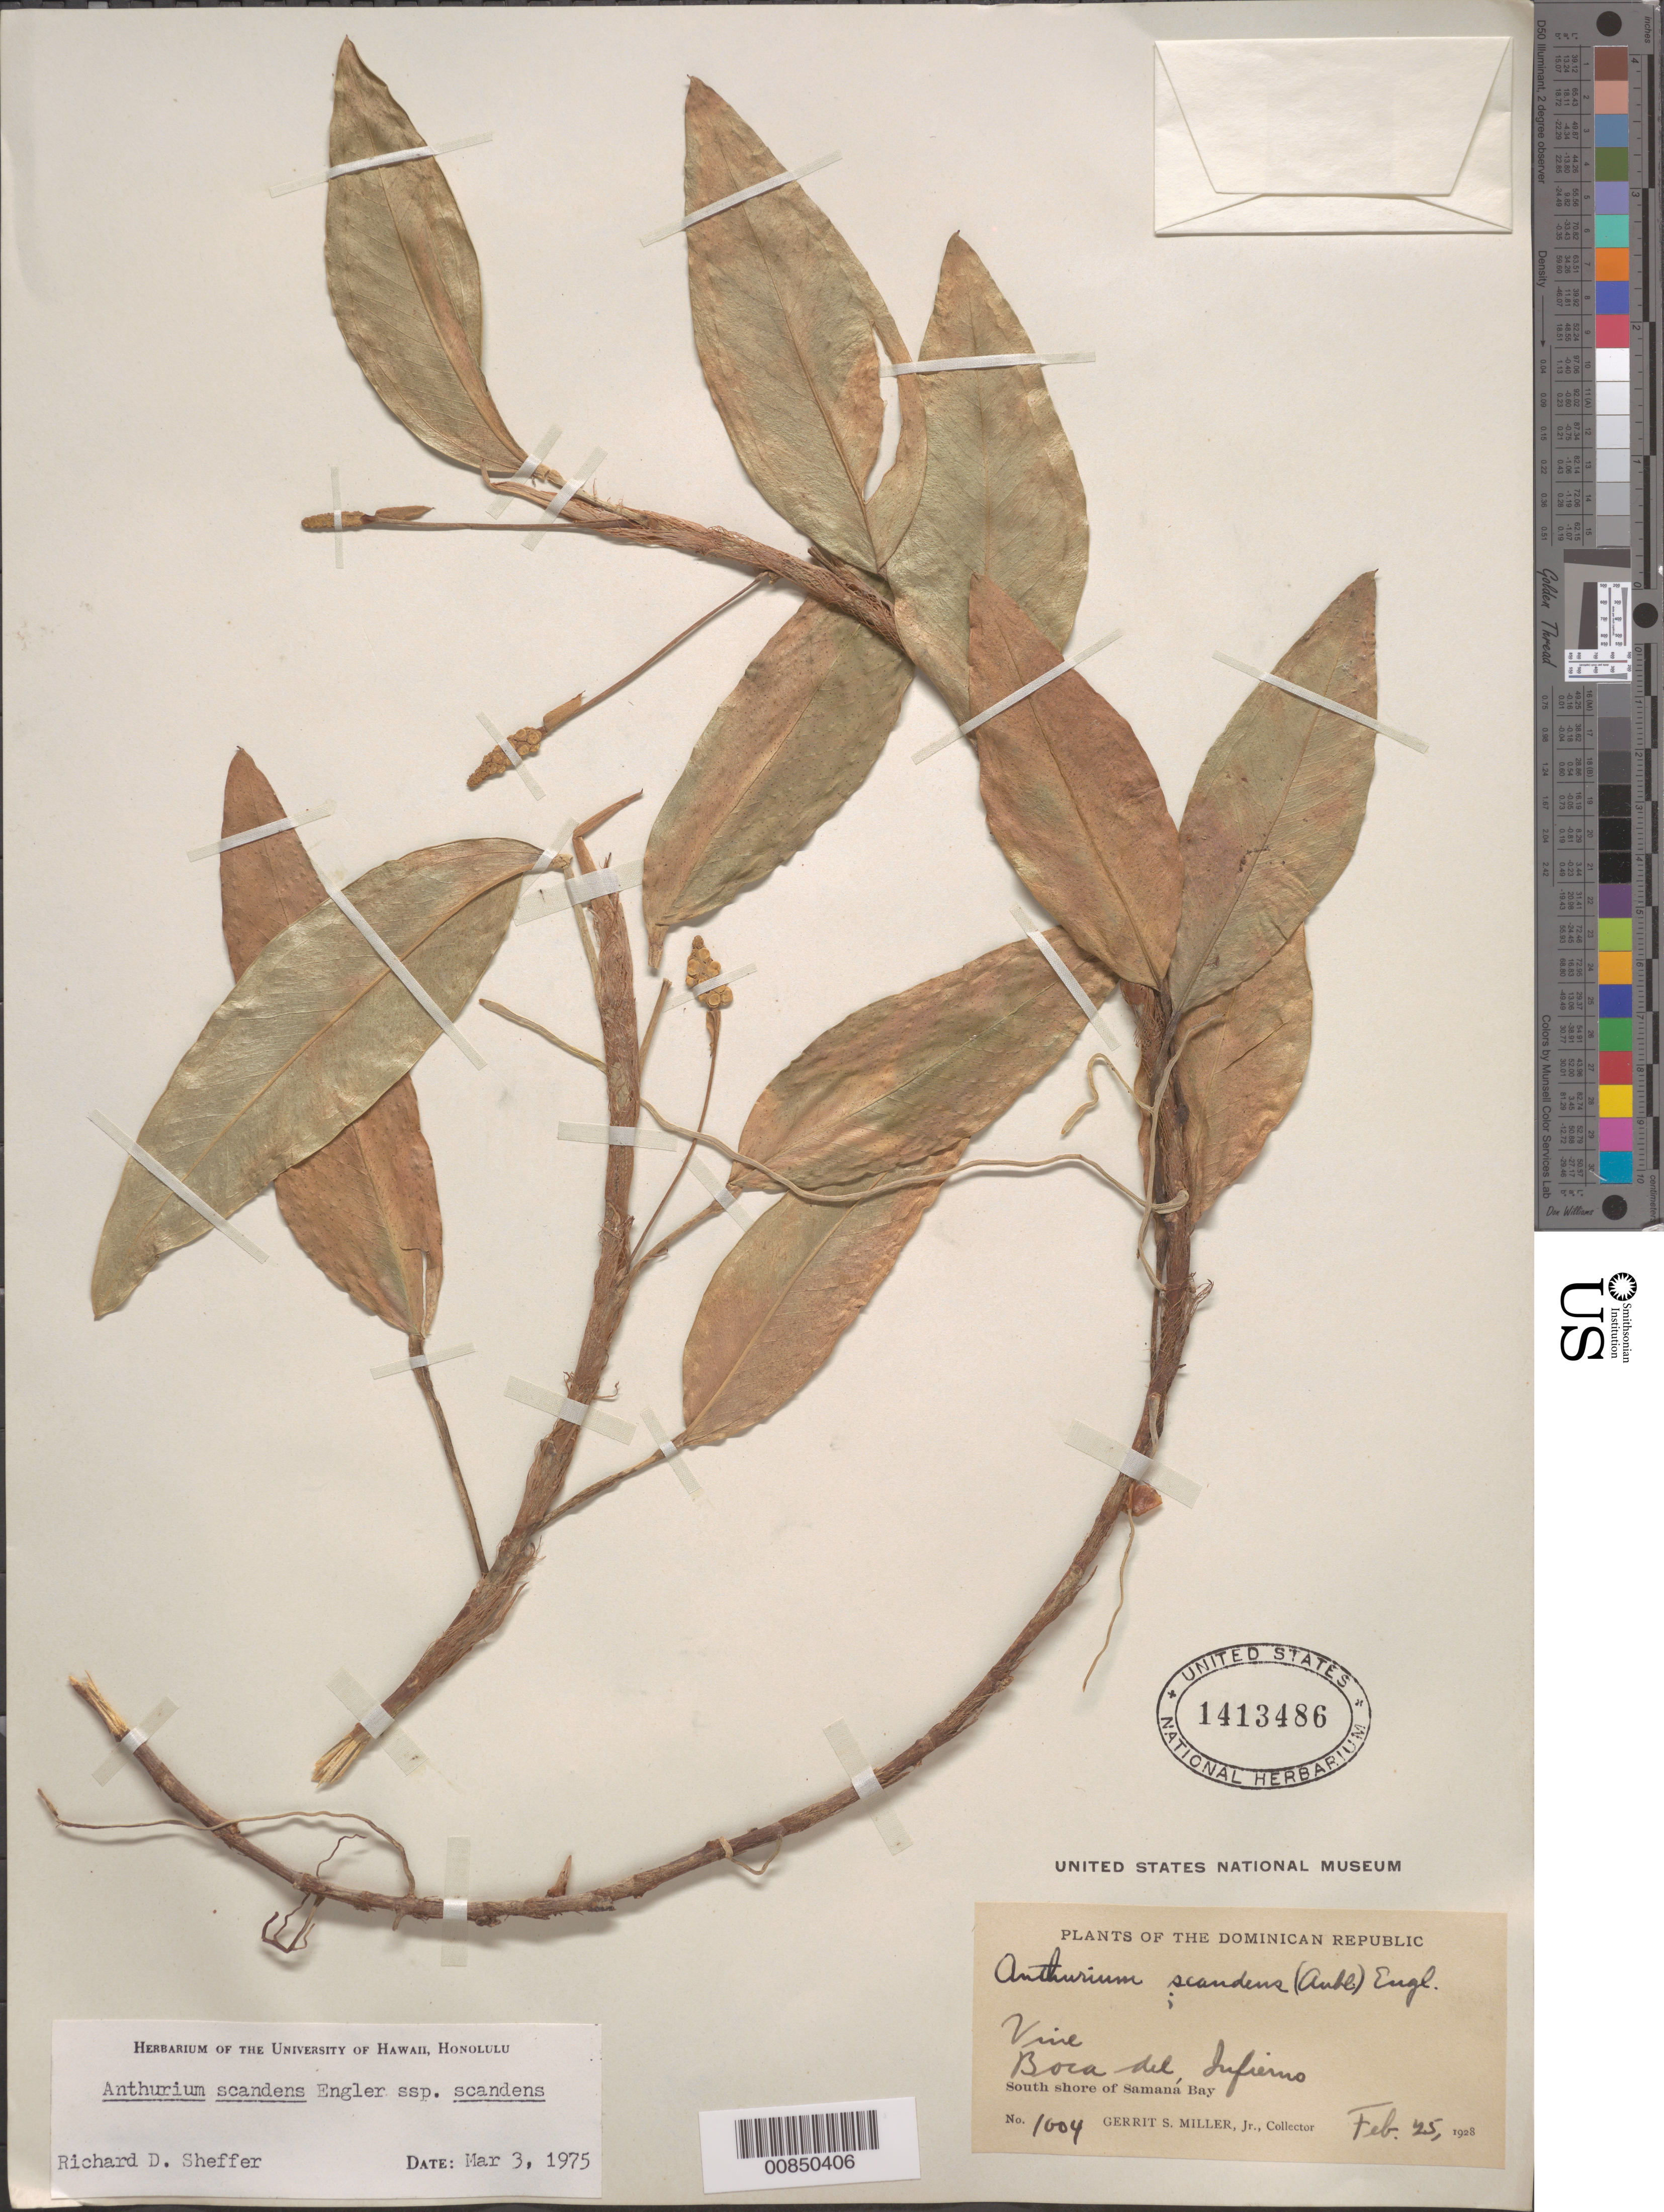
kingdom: Plantae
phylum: Tracheophyta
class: Liliopsida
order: Alismatales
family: Araceae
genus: Anthurium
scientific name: Anthurium scandens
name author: (Aubl.) Engl.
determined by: Sheffer, R. D.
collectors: G. S. Miller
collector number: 1004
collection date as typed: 25 Feb 1928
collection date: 1928-02-25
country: Dominican Republic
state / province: Samana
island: Hispaniola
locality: South shore of Samaná Bay, Boca del Infierno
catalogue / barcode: US 1413486